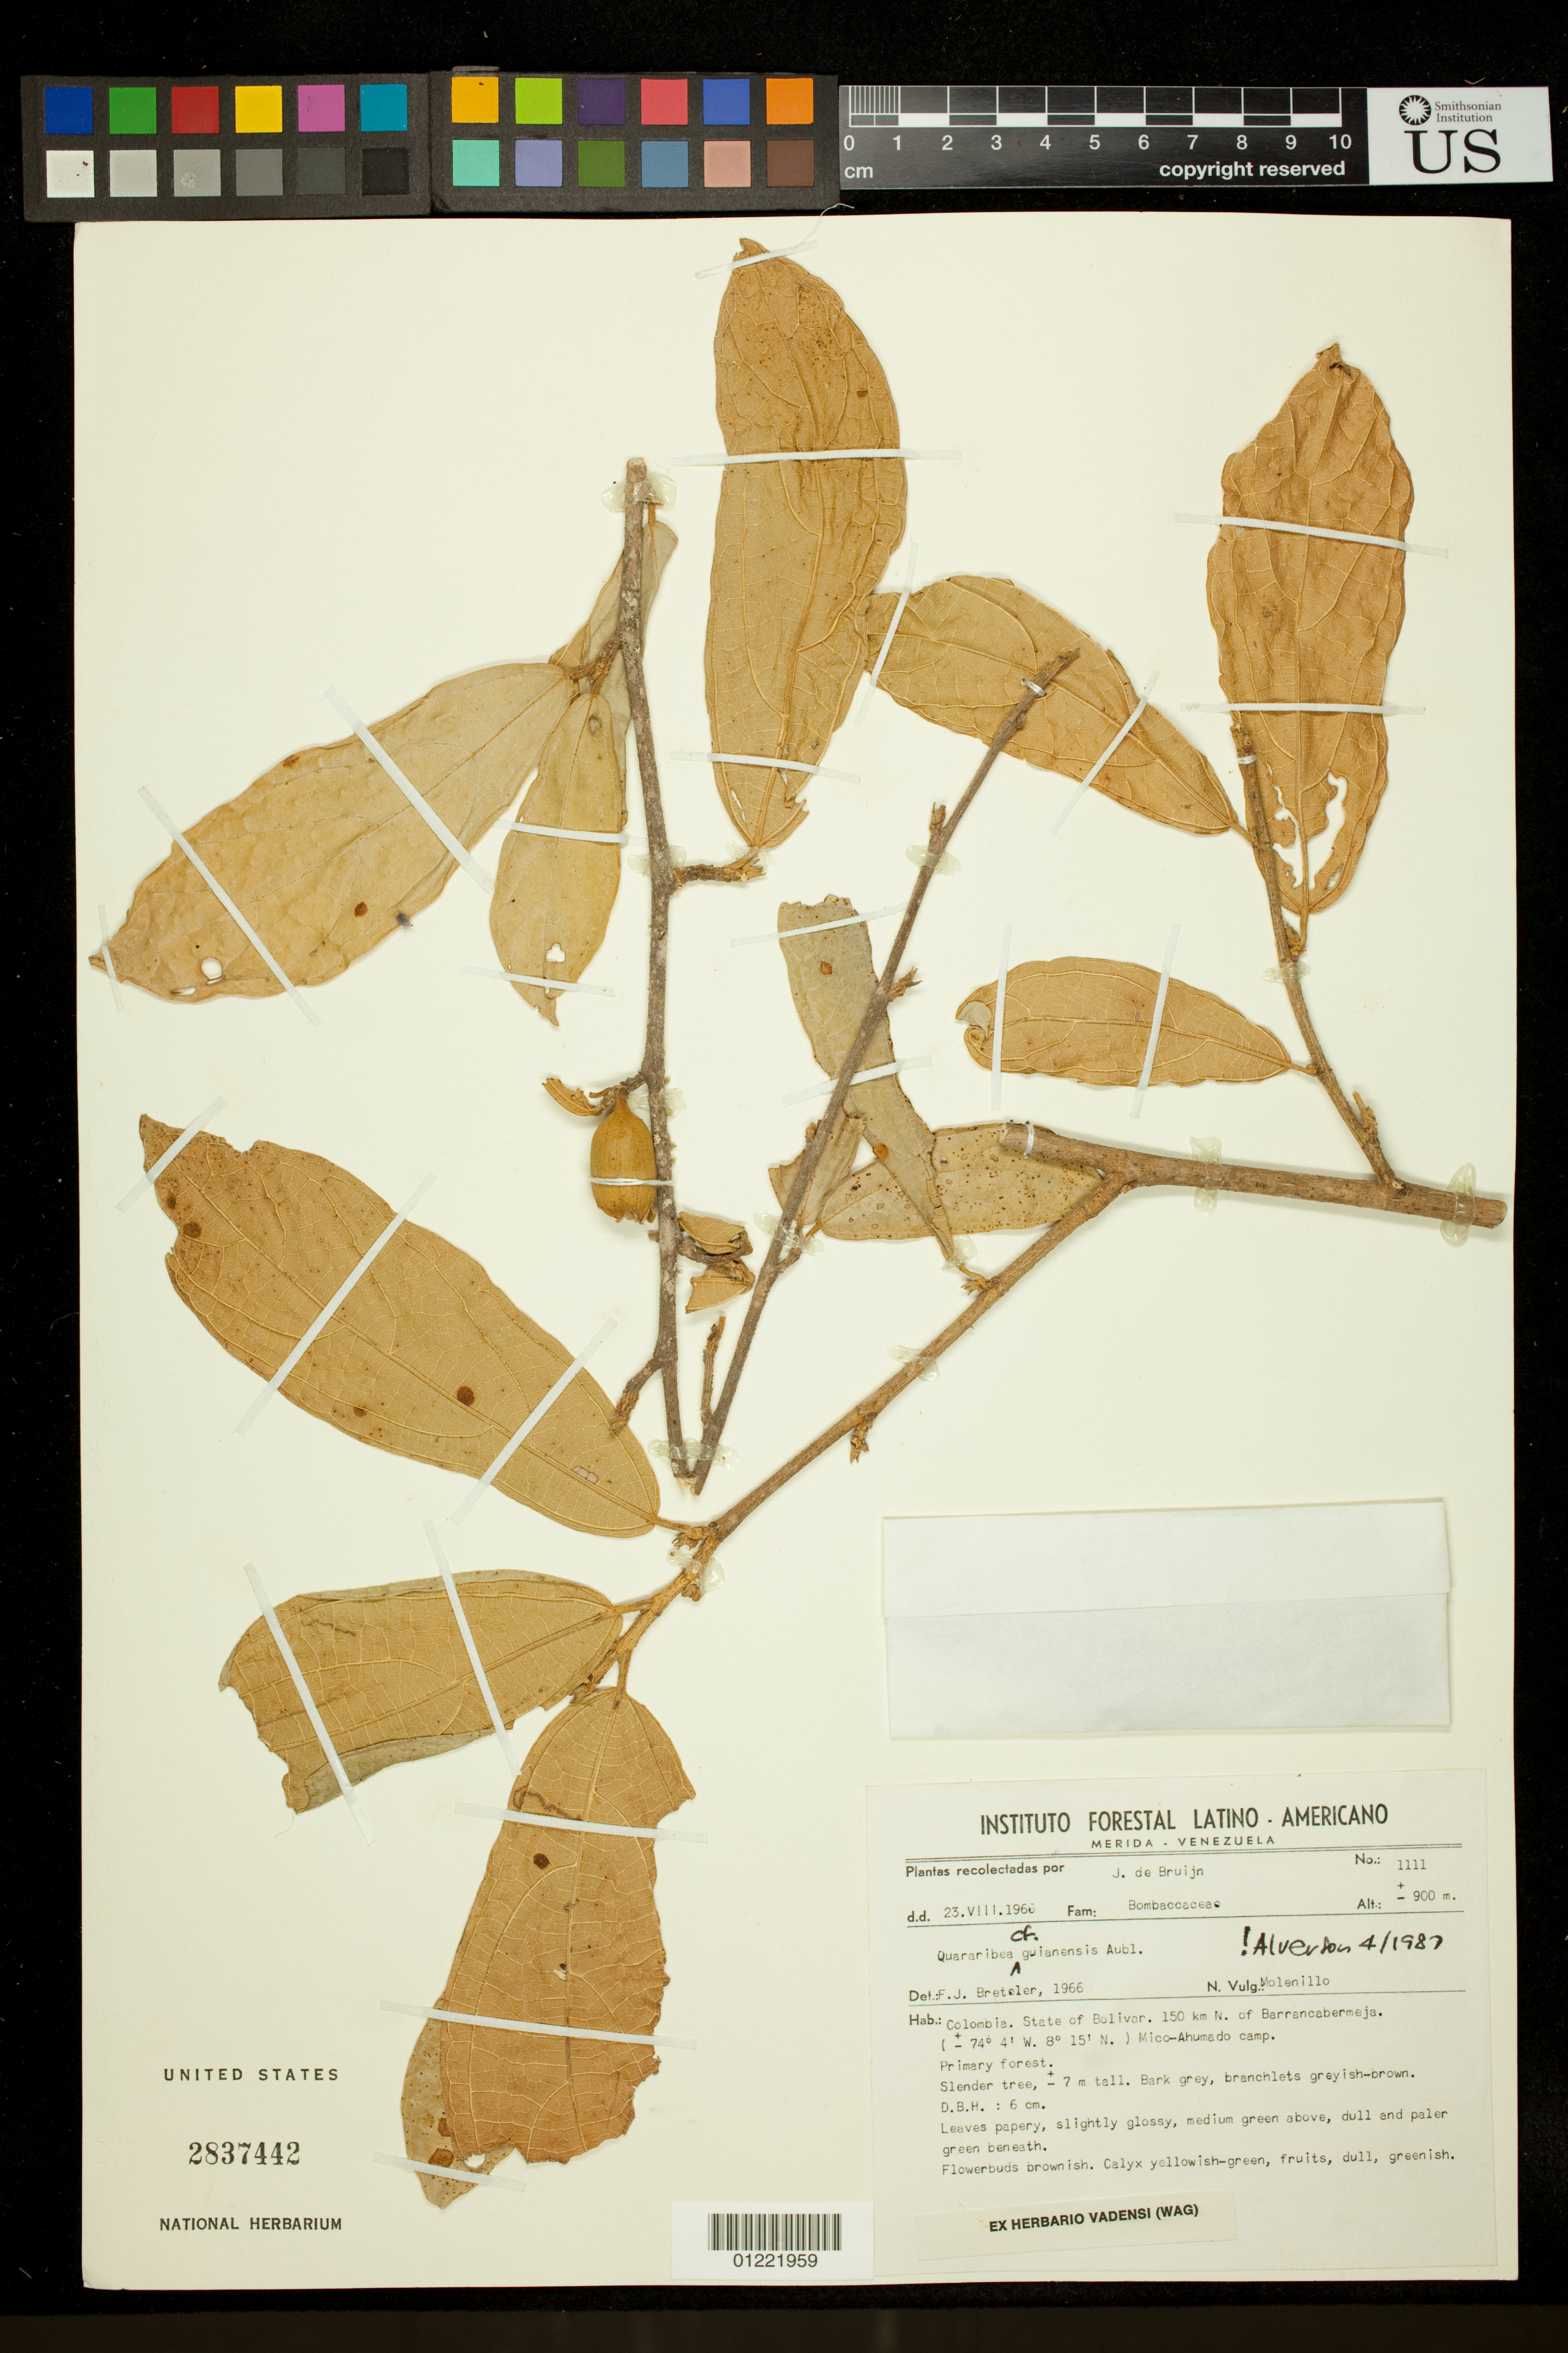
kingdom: Plantae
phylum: Tracheophyta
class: Magnoliopsida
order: Malvales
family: Malvaceae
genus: Quararibea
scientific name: Quararibea guianensis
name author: Aubl.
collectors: J. Bruijn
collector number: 1111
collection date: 1966-08-23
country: Colombia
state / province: Bolivar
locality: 150 km N. of Barrancabermeja. Mico-Ahumado camp.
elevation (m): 900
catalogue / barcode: US 2837442